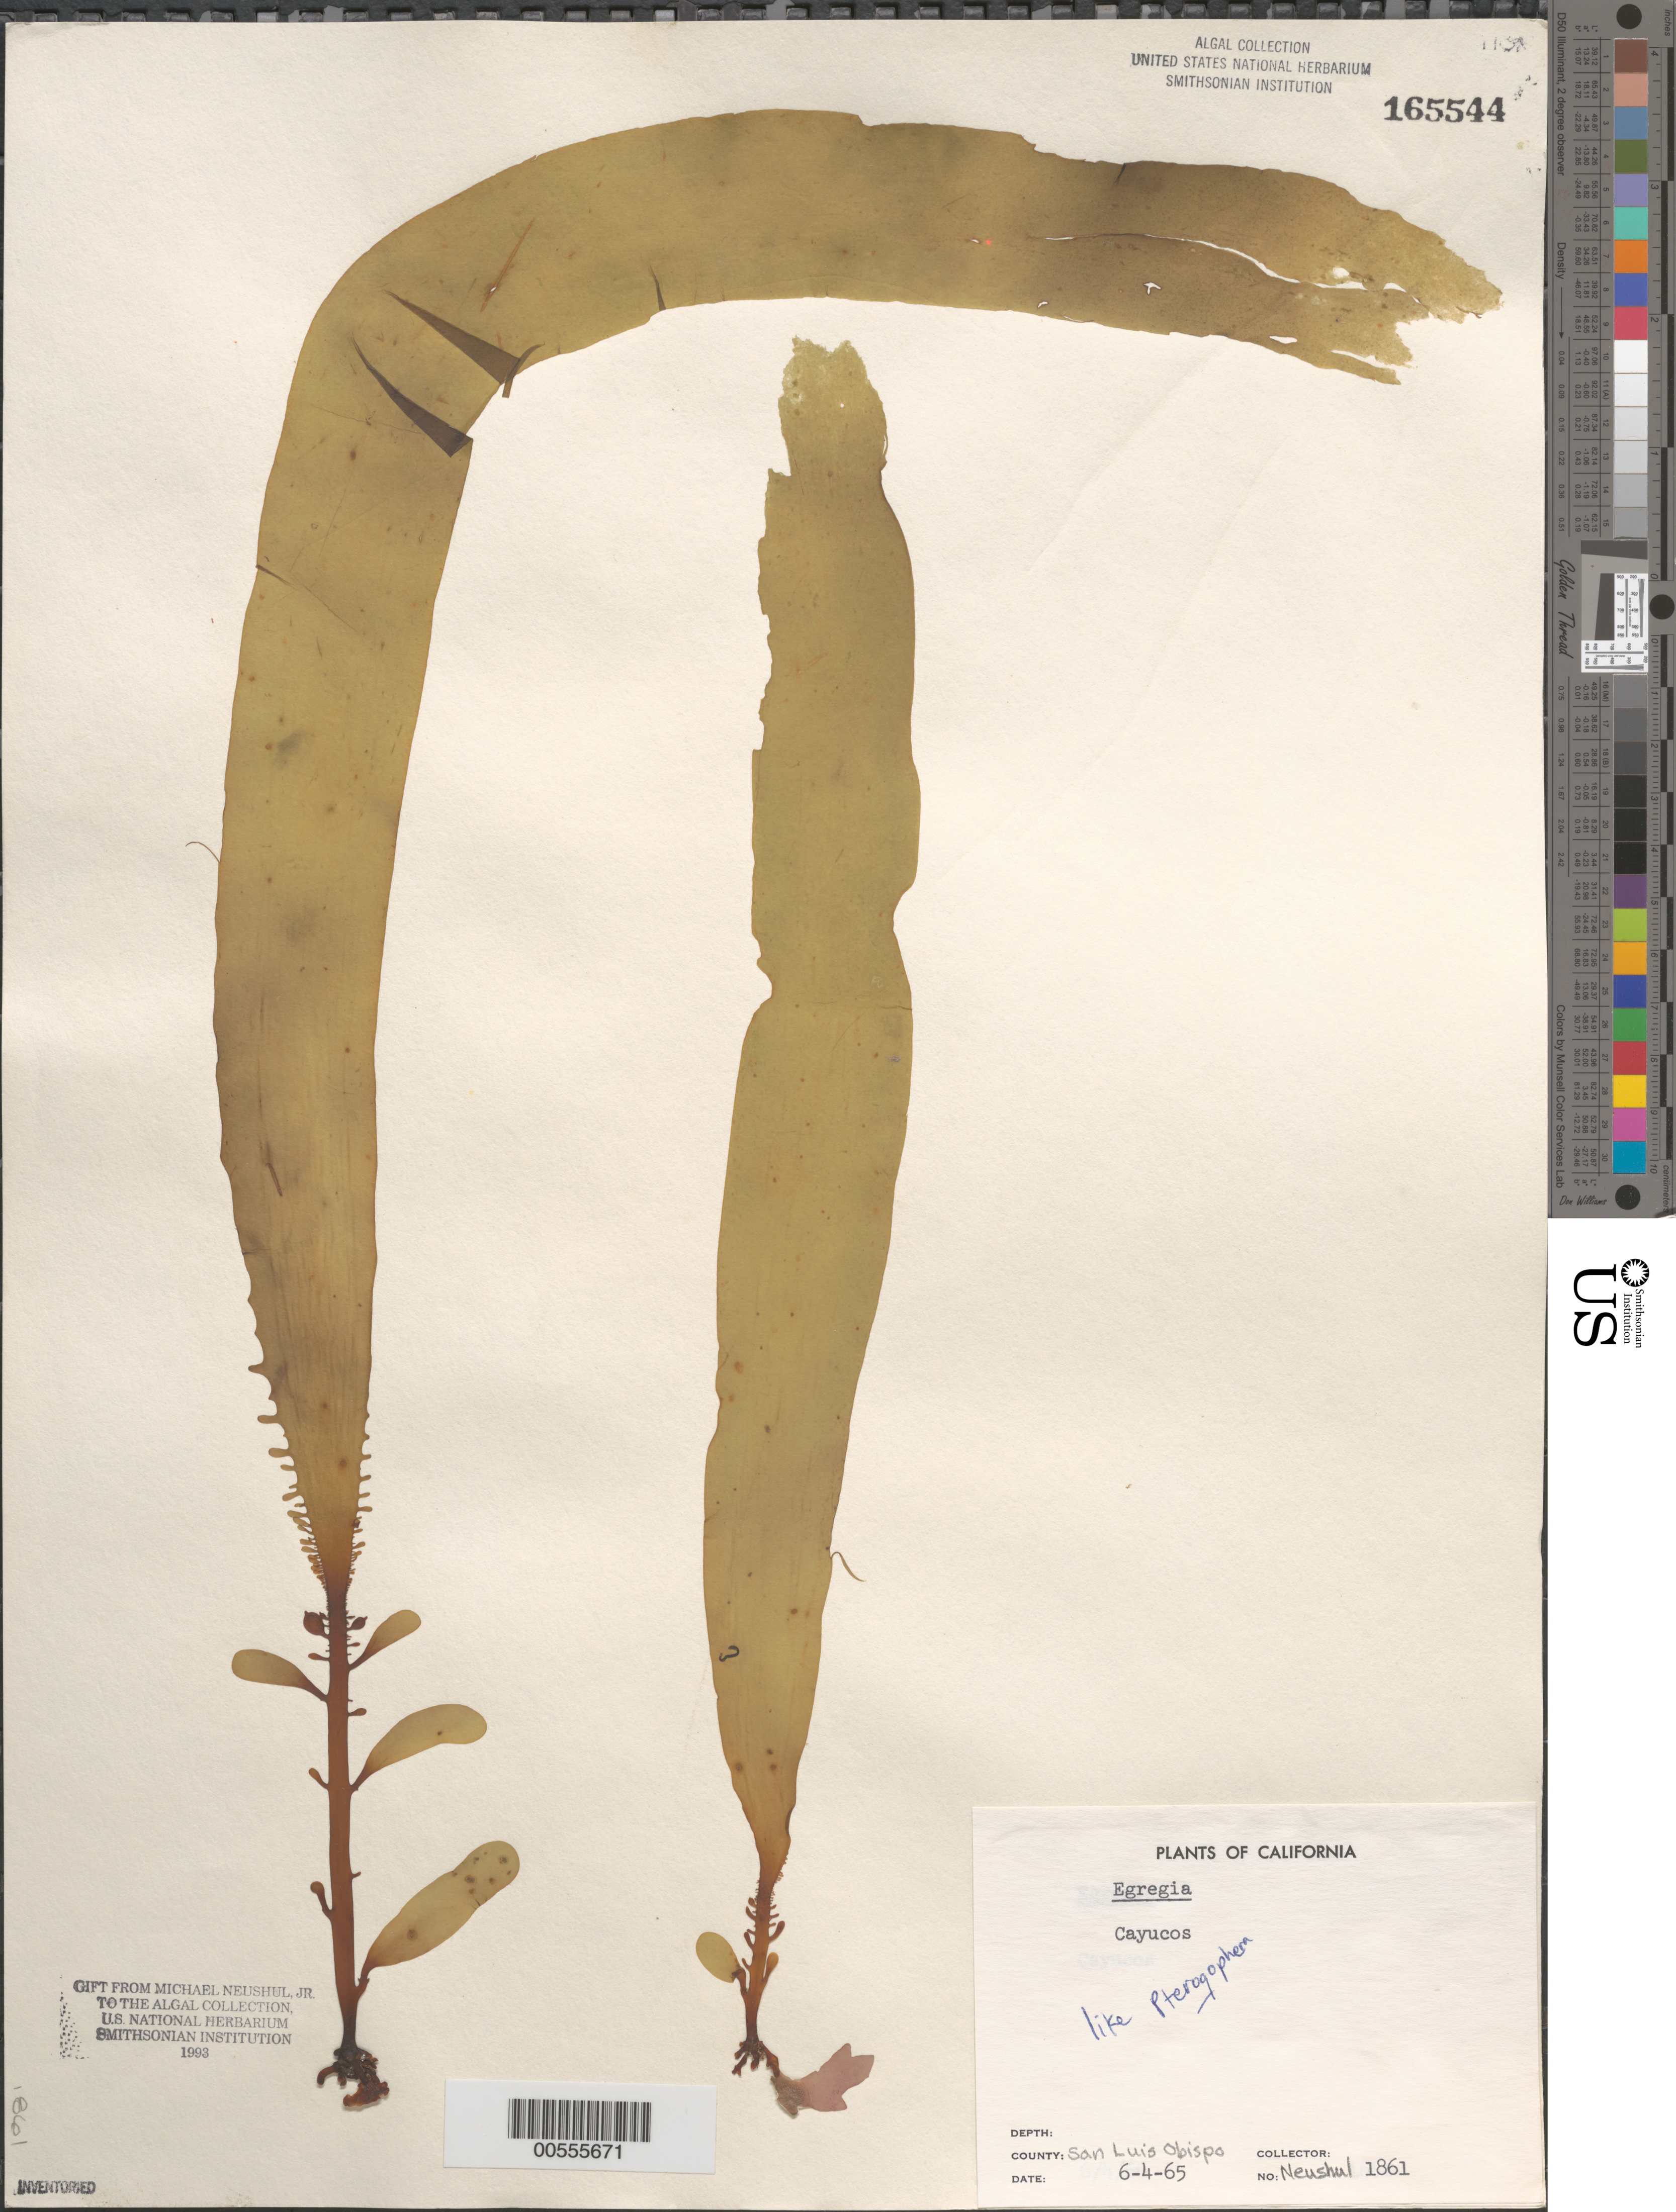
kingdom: Chromista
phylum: Ochrophyta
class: Phaeophyceae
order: Laminariales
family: Lessoniaceae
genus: Egregia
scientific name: Egregia sp.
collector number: Neushul 1861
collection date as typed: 04 Jun 1965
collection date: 1965-06-04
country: United States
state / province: California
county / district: San Luis Obispo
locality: Cayucos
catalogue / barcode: US 165544